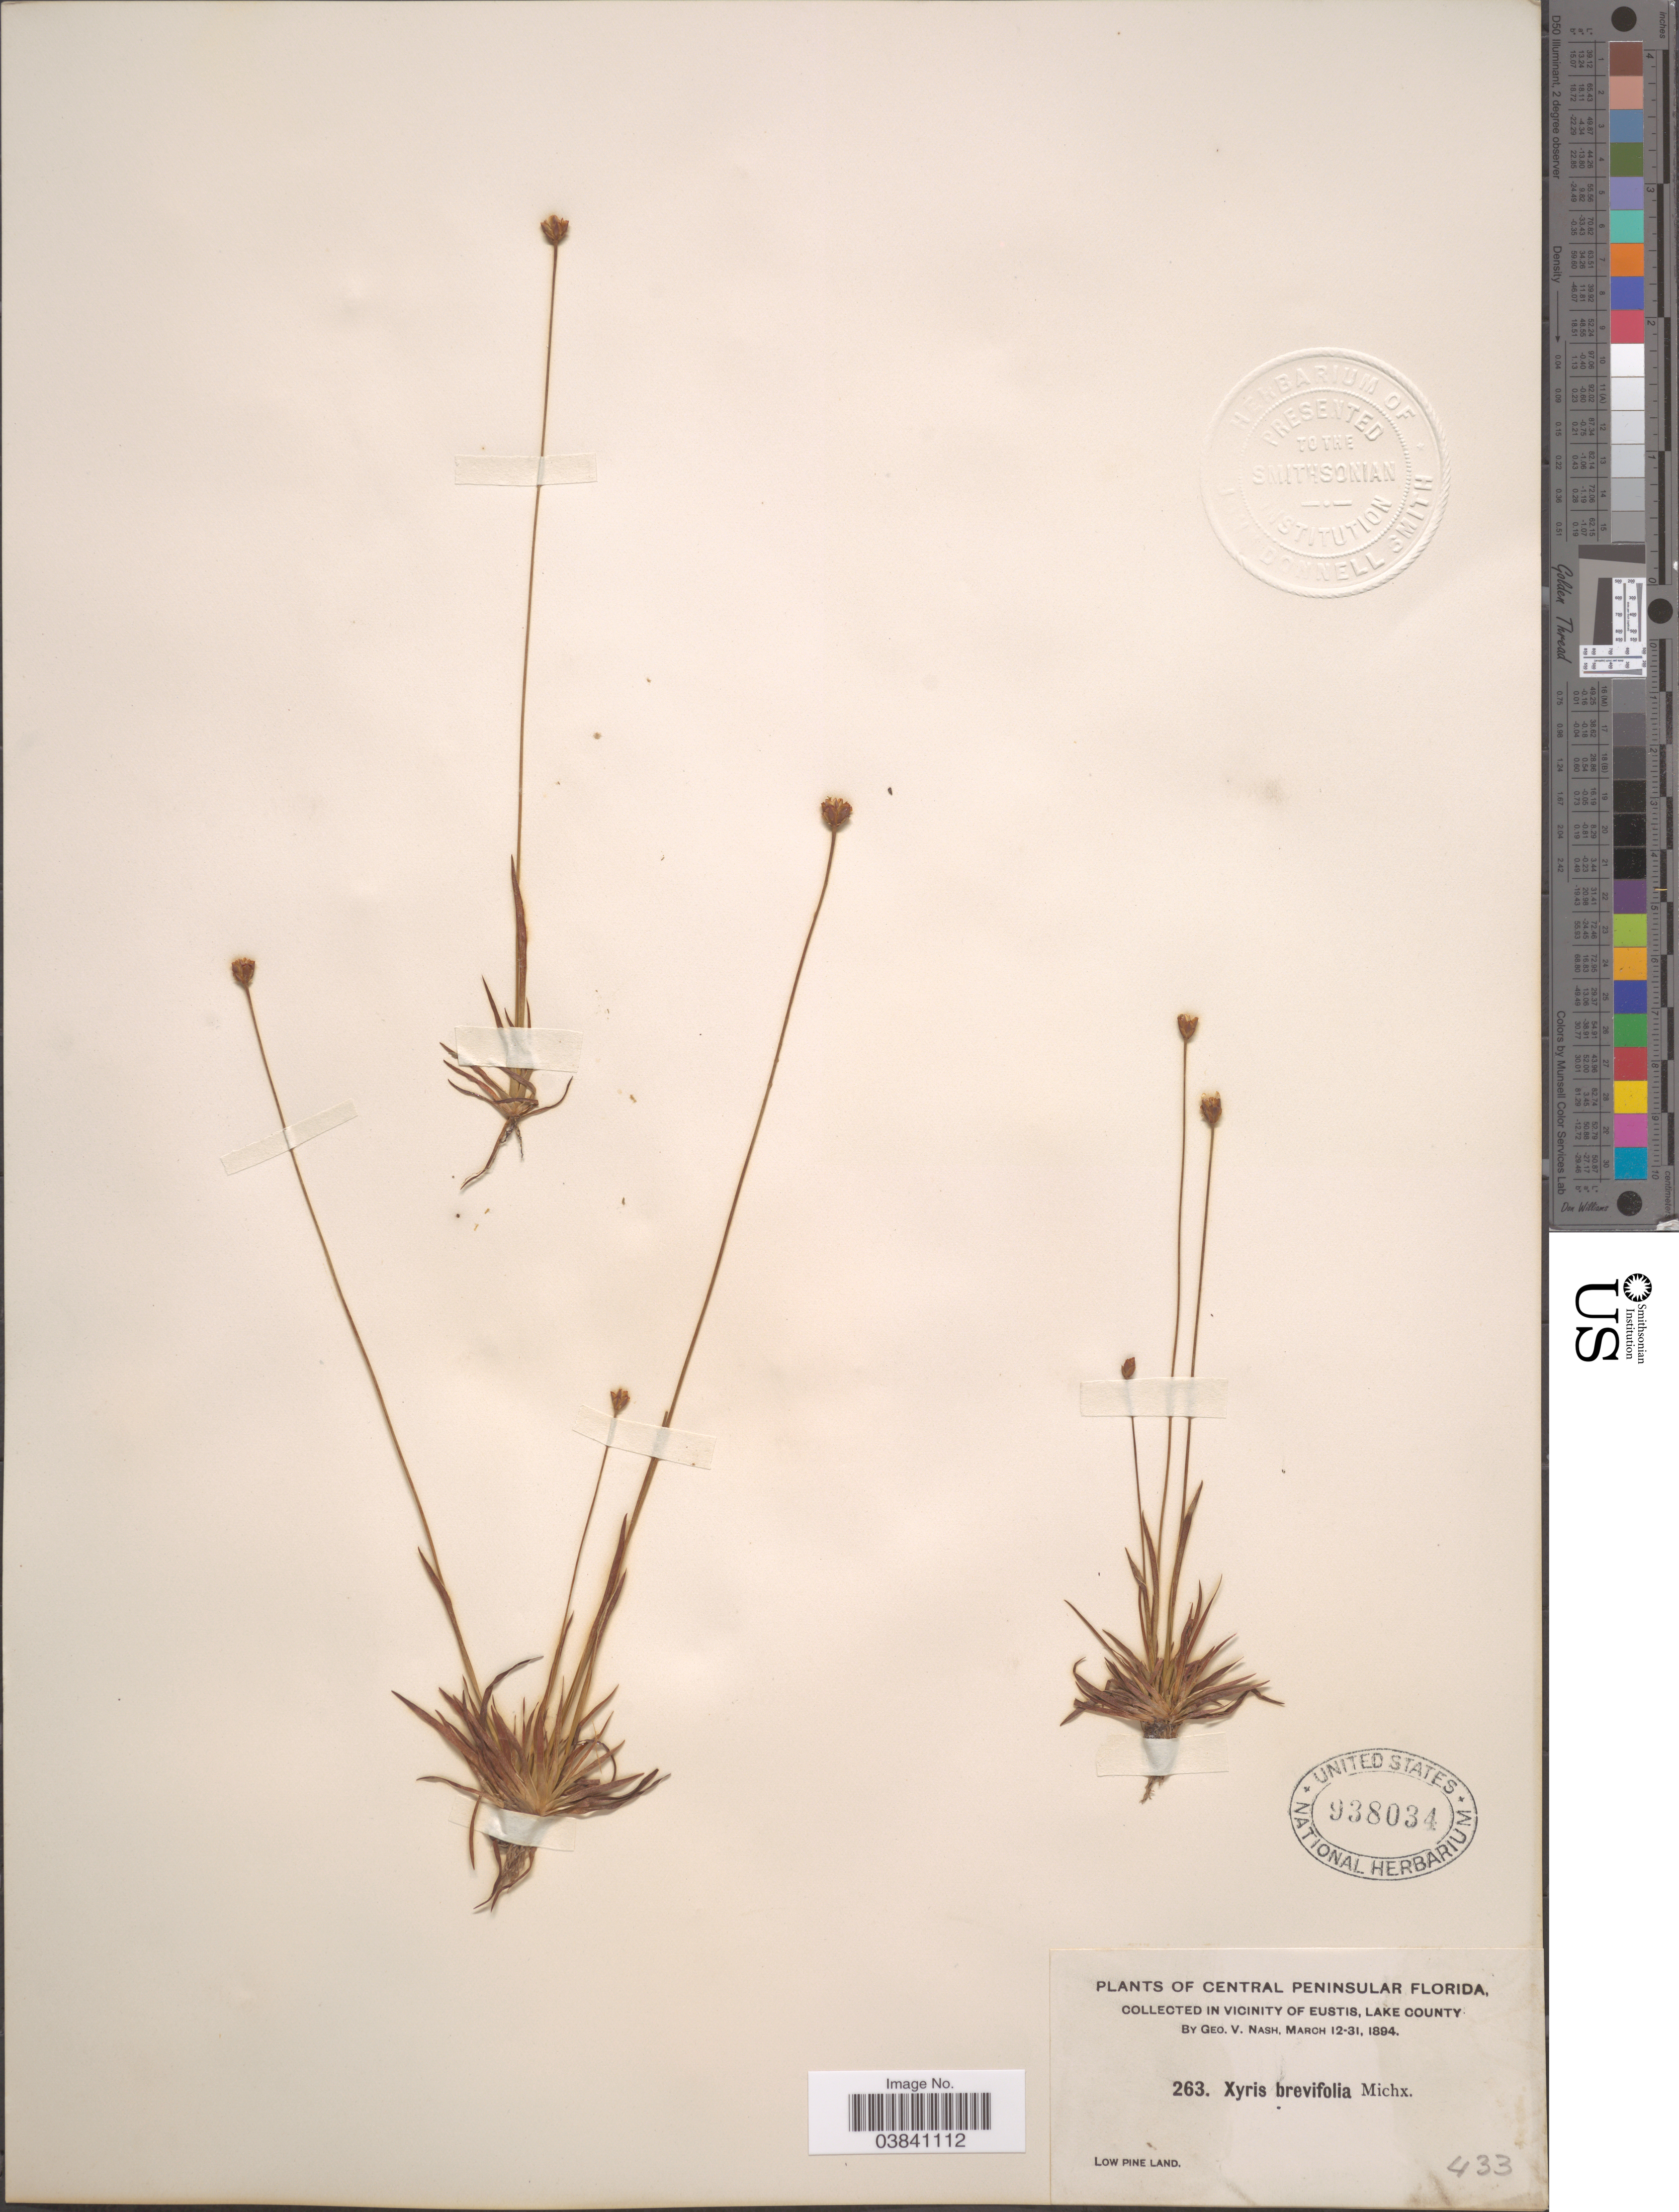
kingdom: Plantae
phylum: Tracheophyta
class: Liliopsida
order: Poales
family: Xyridaceae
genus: Xyris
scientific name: Xyris brevifolia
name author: Michx.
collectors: G. V. Nash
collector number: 263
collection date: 1894-03-12/1894-03-31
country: United States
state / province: Florida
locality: Central Peninsular Florida. In vicinity of Eustis, Lake County.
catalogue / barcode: US 938034